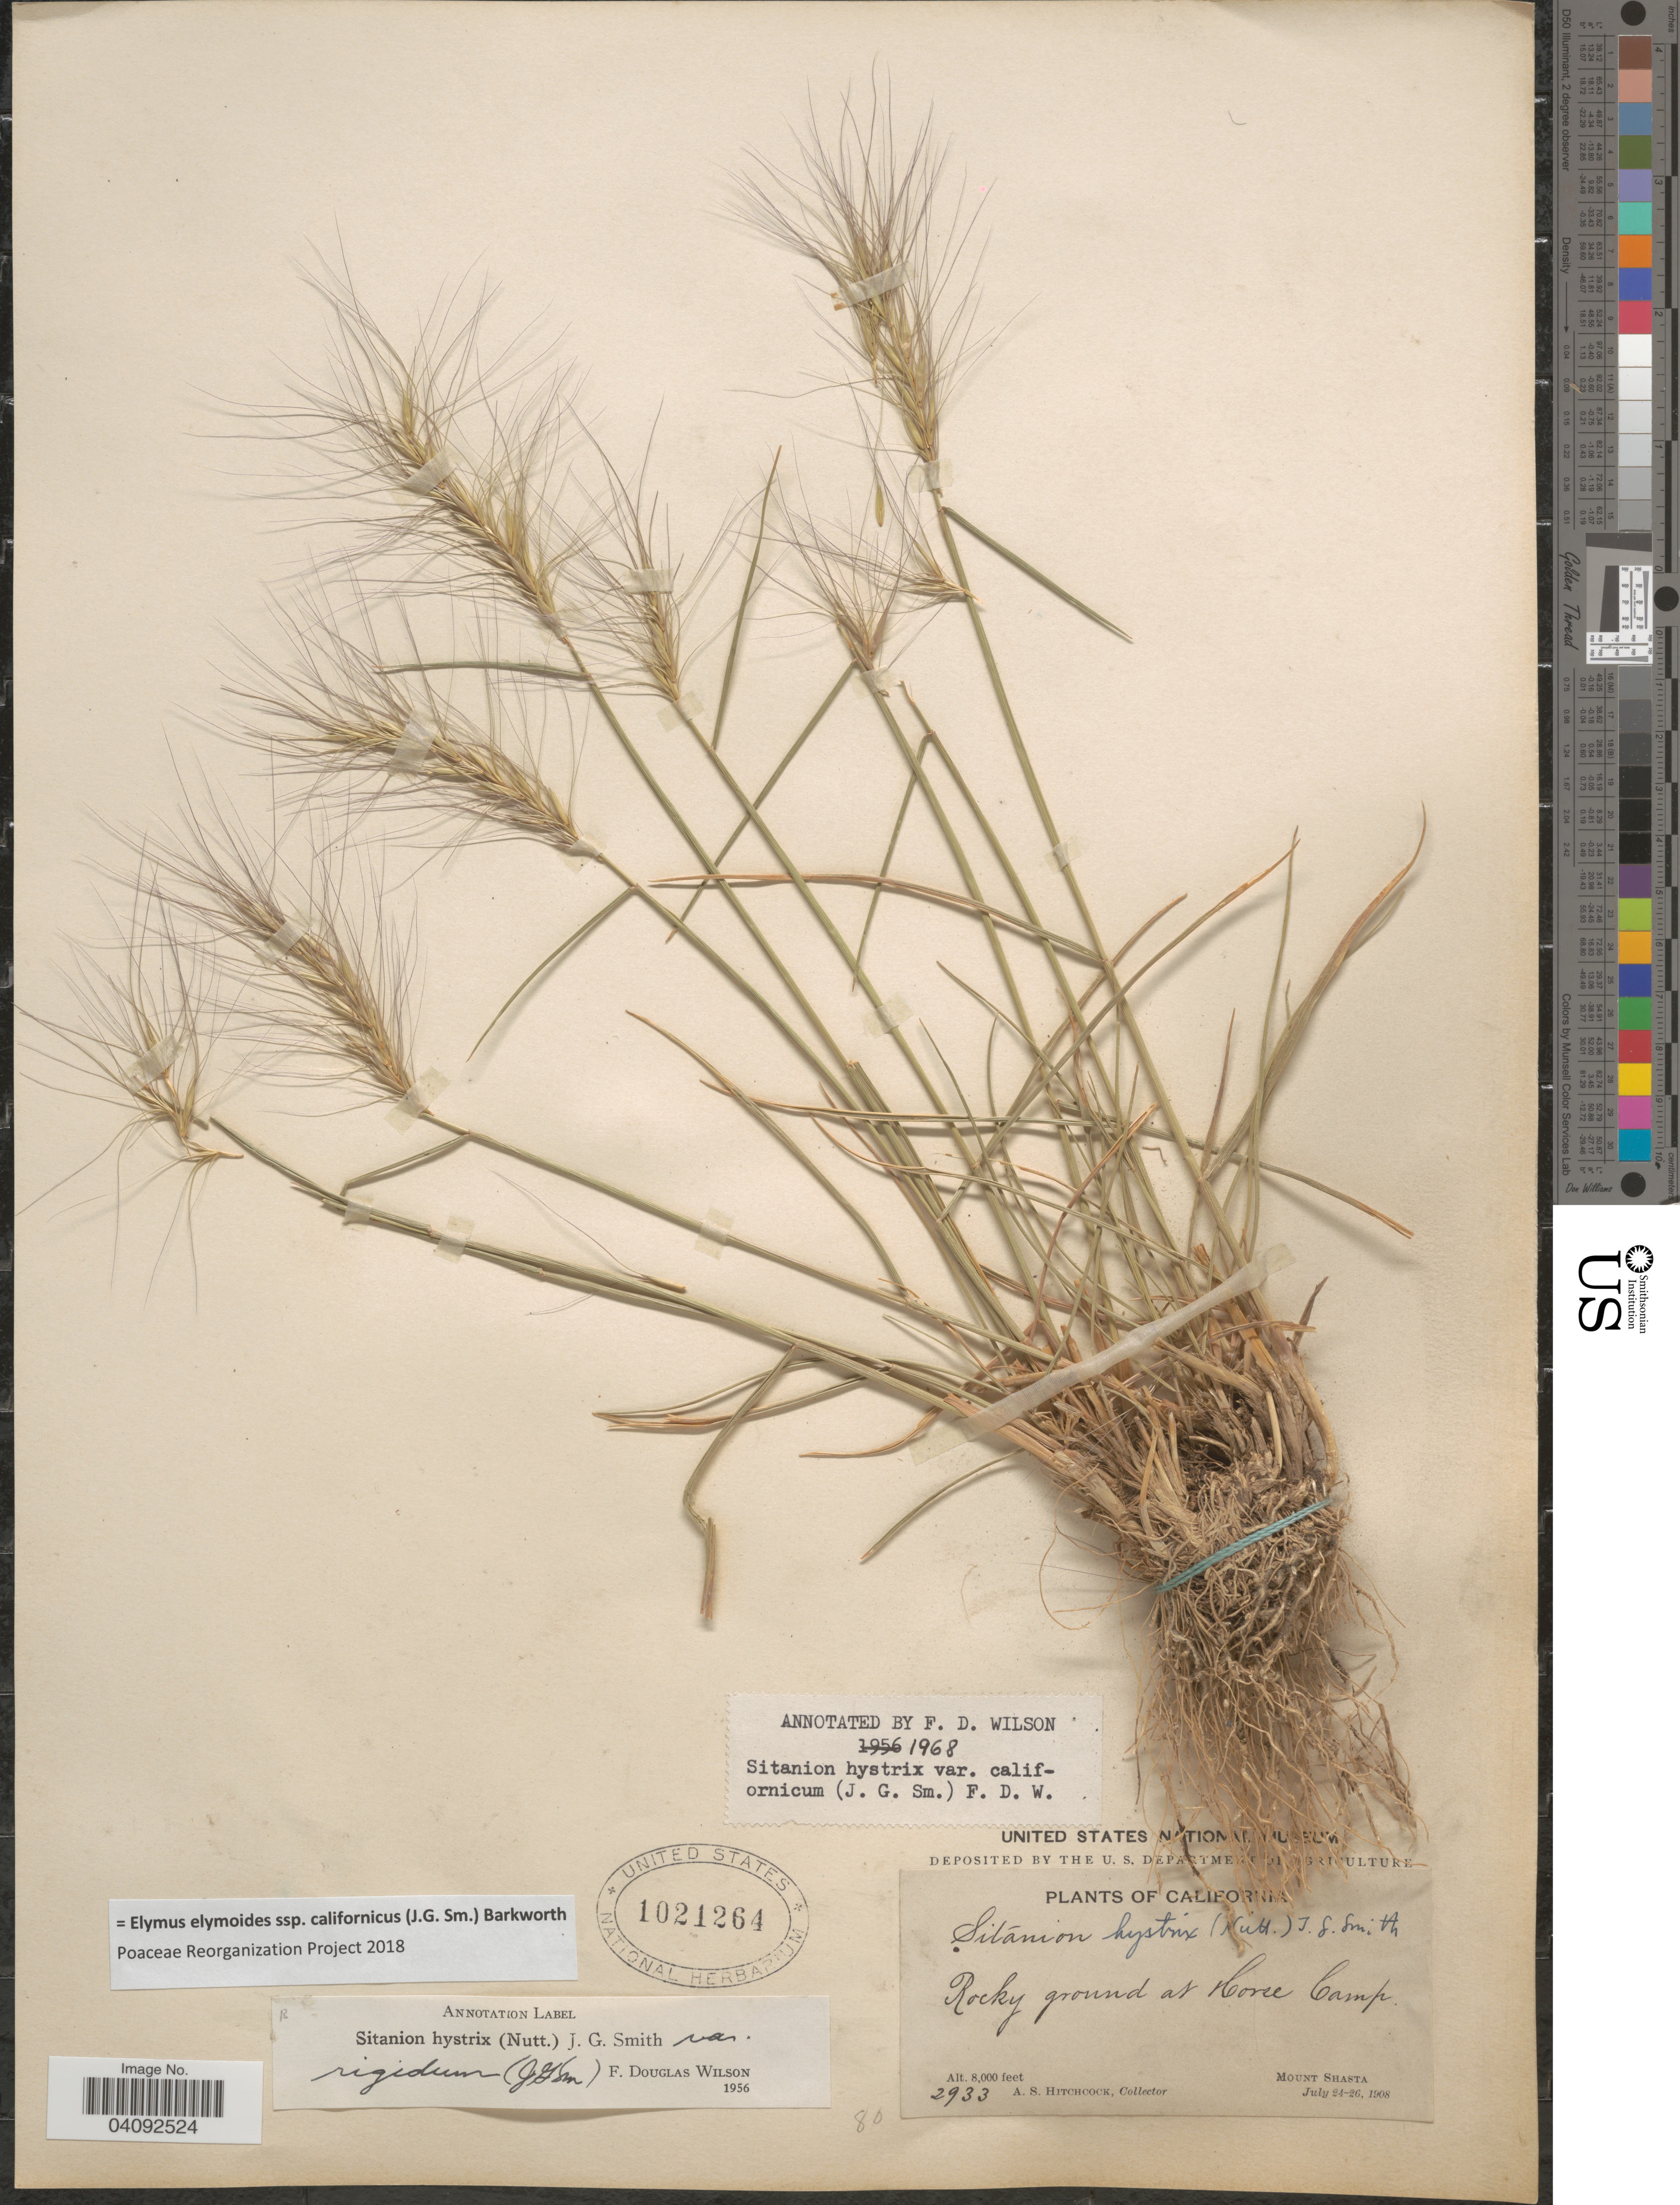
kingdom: Plantae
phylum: Tracheophyta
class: Liliopsida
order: Poales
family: Poaceae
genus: Elymus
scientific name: Elymus elymoides subsp. hordeoides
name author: (Suksd.) Barkworth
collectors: A. S. Hitchcock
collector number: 2933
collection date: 1908-07-24/1908-07-26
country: United States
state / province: California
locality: Rocky ground at Horse Camp. Mount Shasta.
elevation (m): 2438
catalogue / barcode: US 1021264